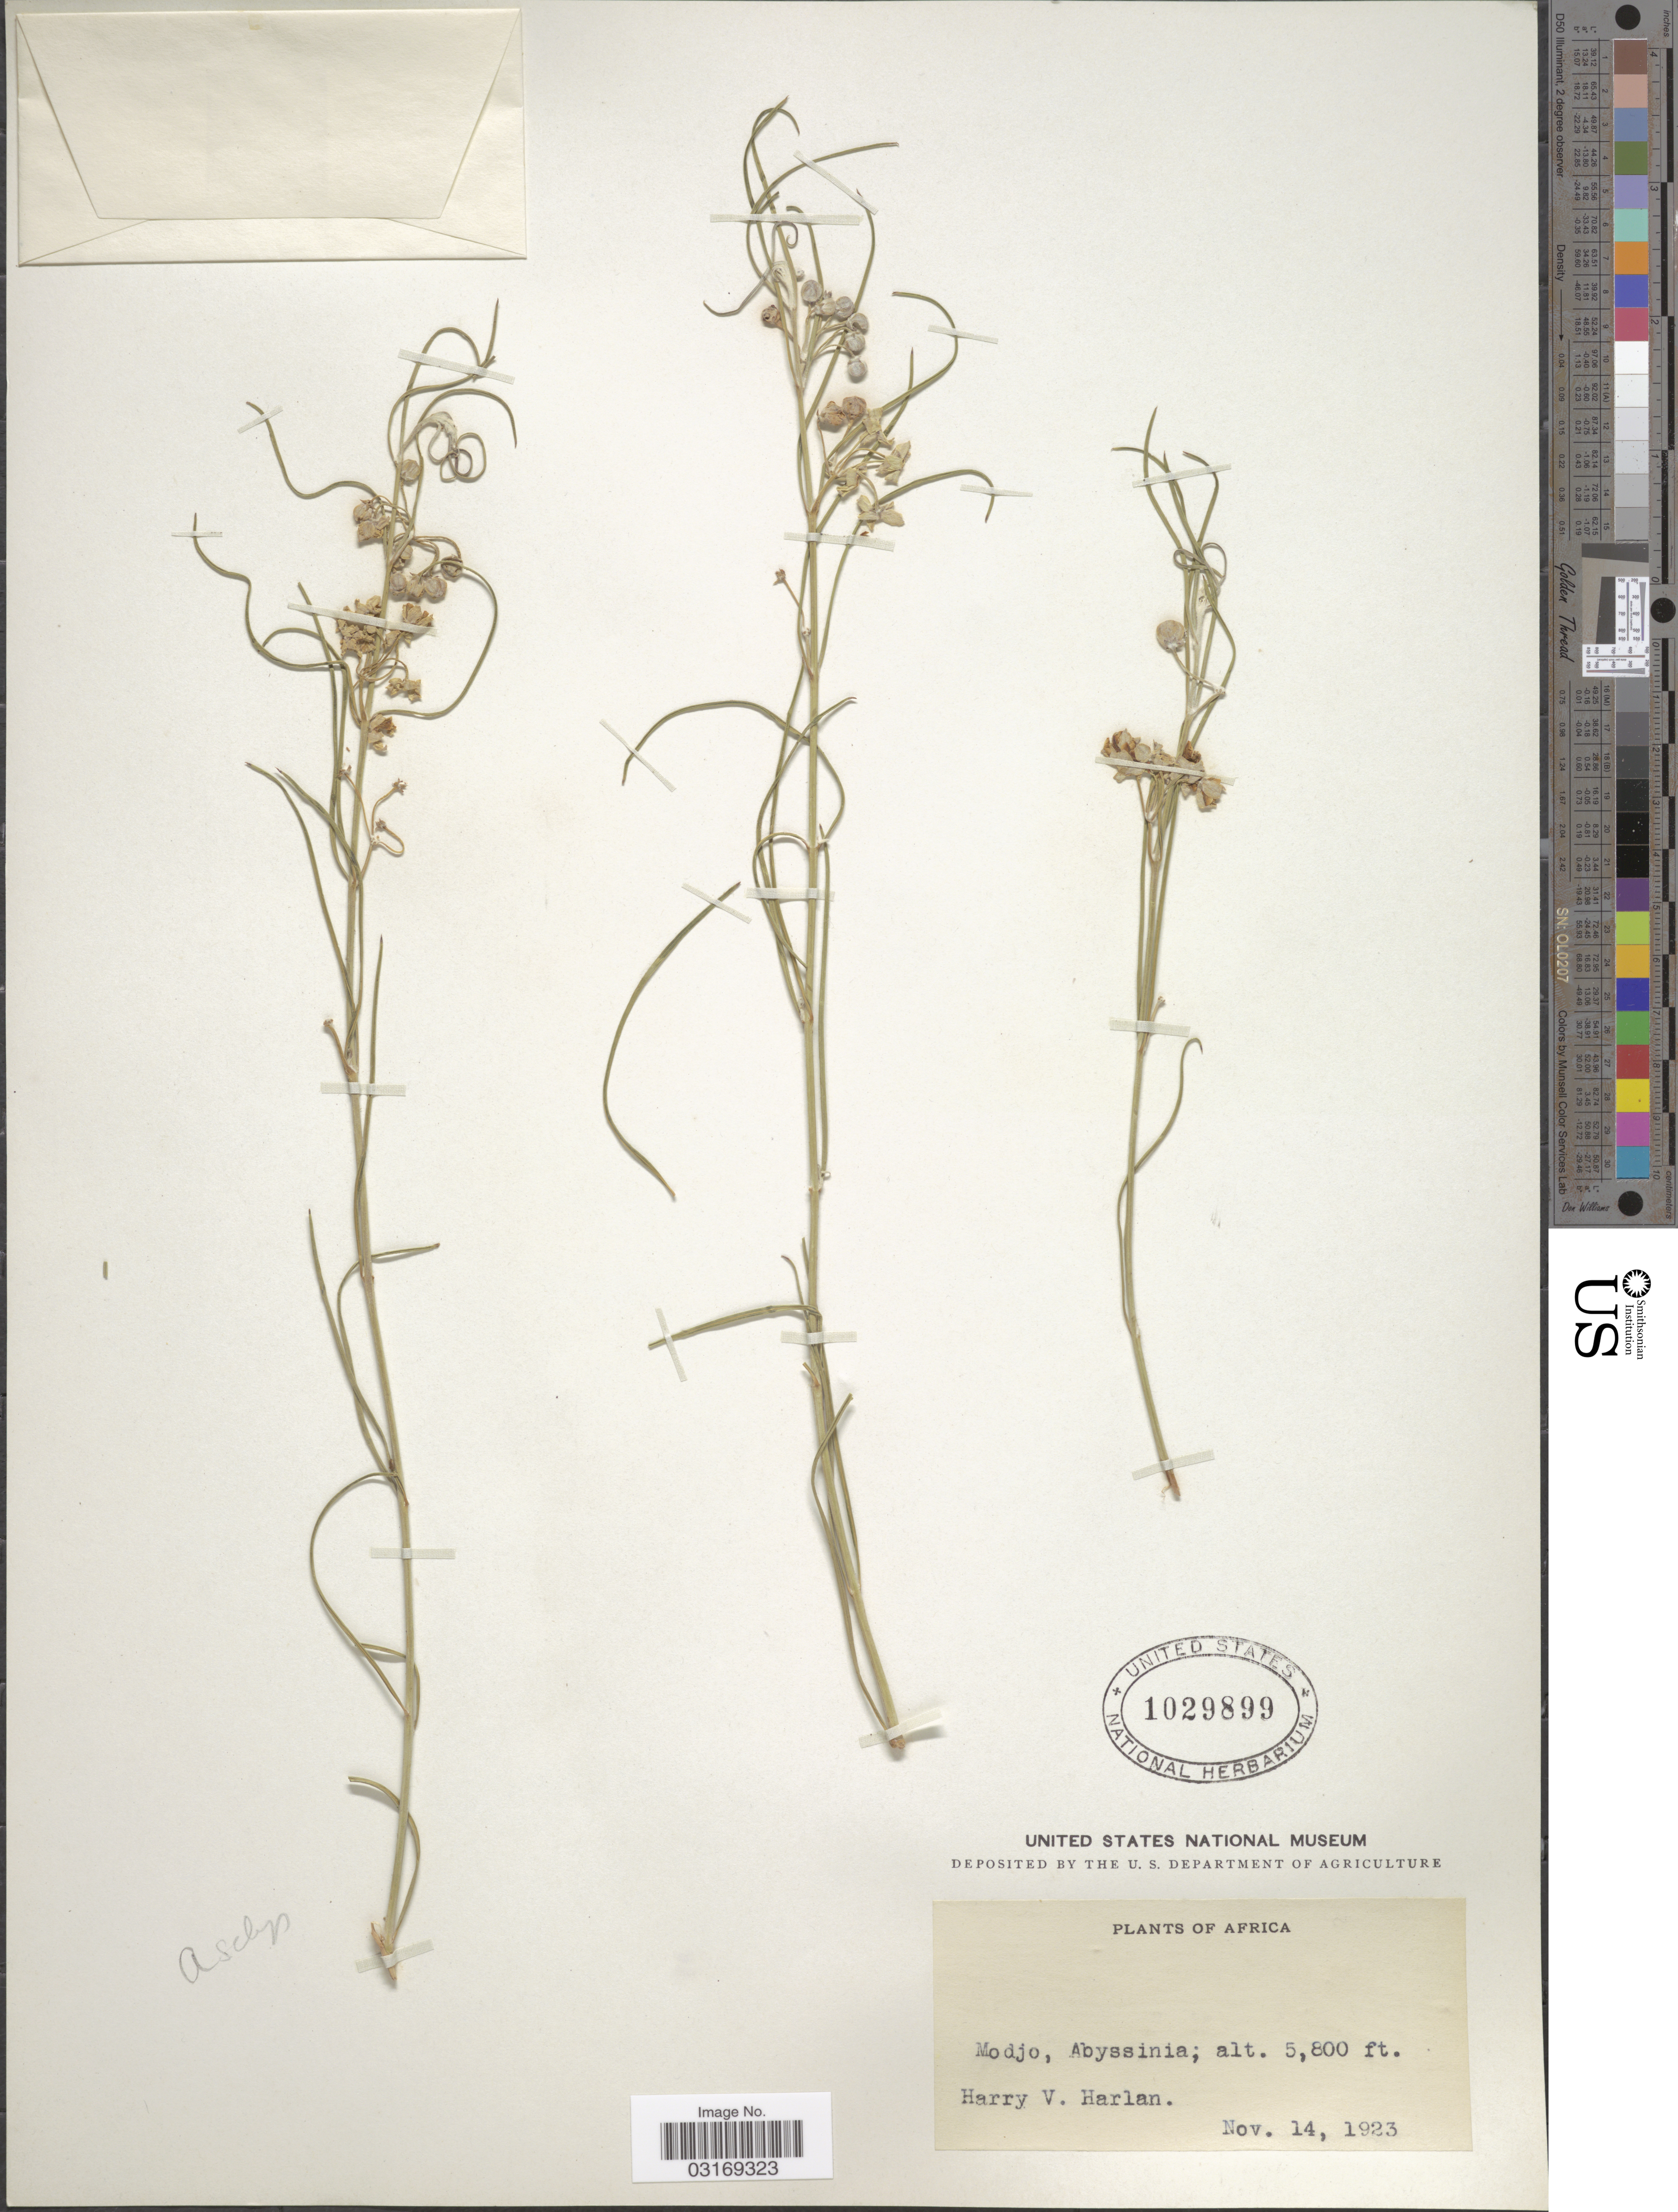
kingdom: Plantae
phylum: Tracheophyta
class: Magnoliopsida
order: Gentianales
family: Apocynaceae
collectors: H. Harlan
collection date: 1923-11-14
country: Eritrea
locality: Modjo, Abyssinia.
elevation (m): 1768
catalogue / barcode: US 1029899